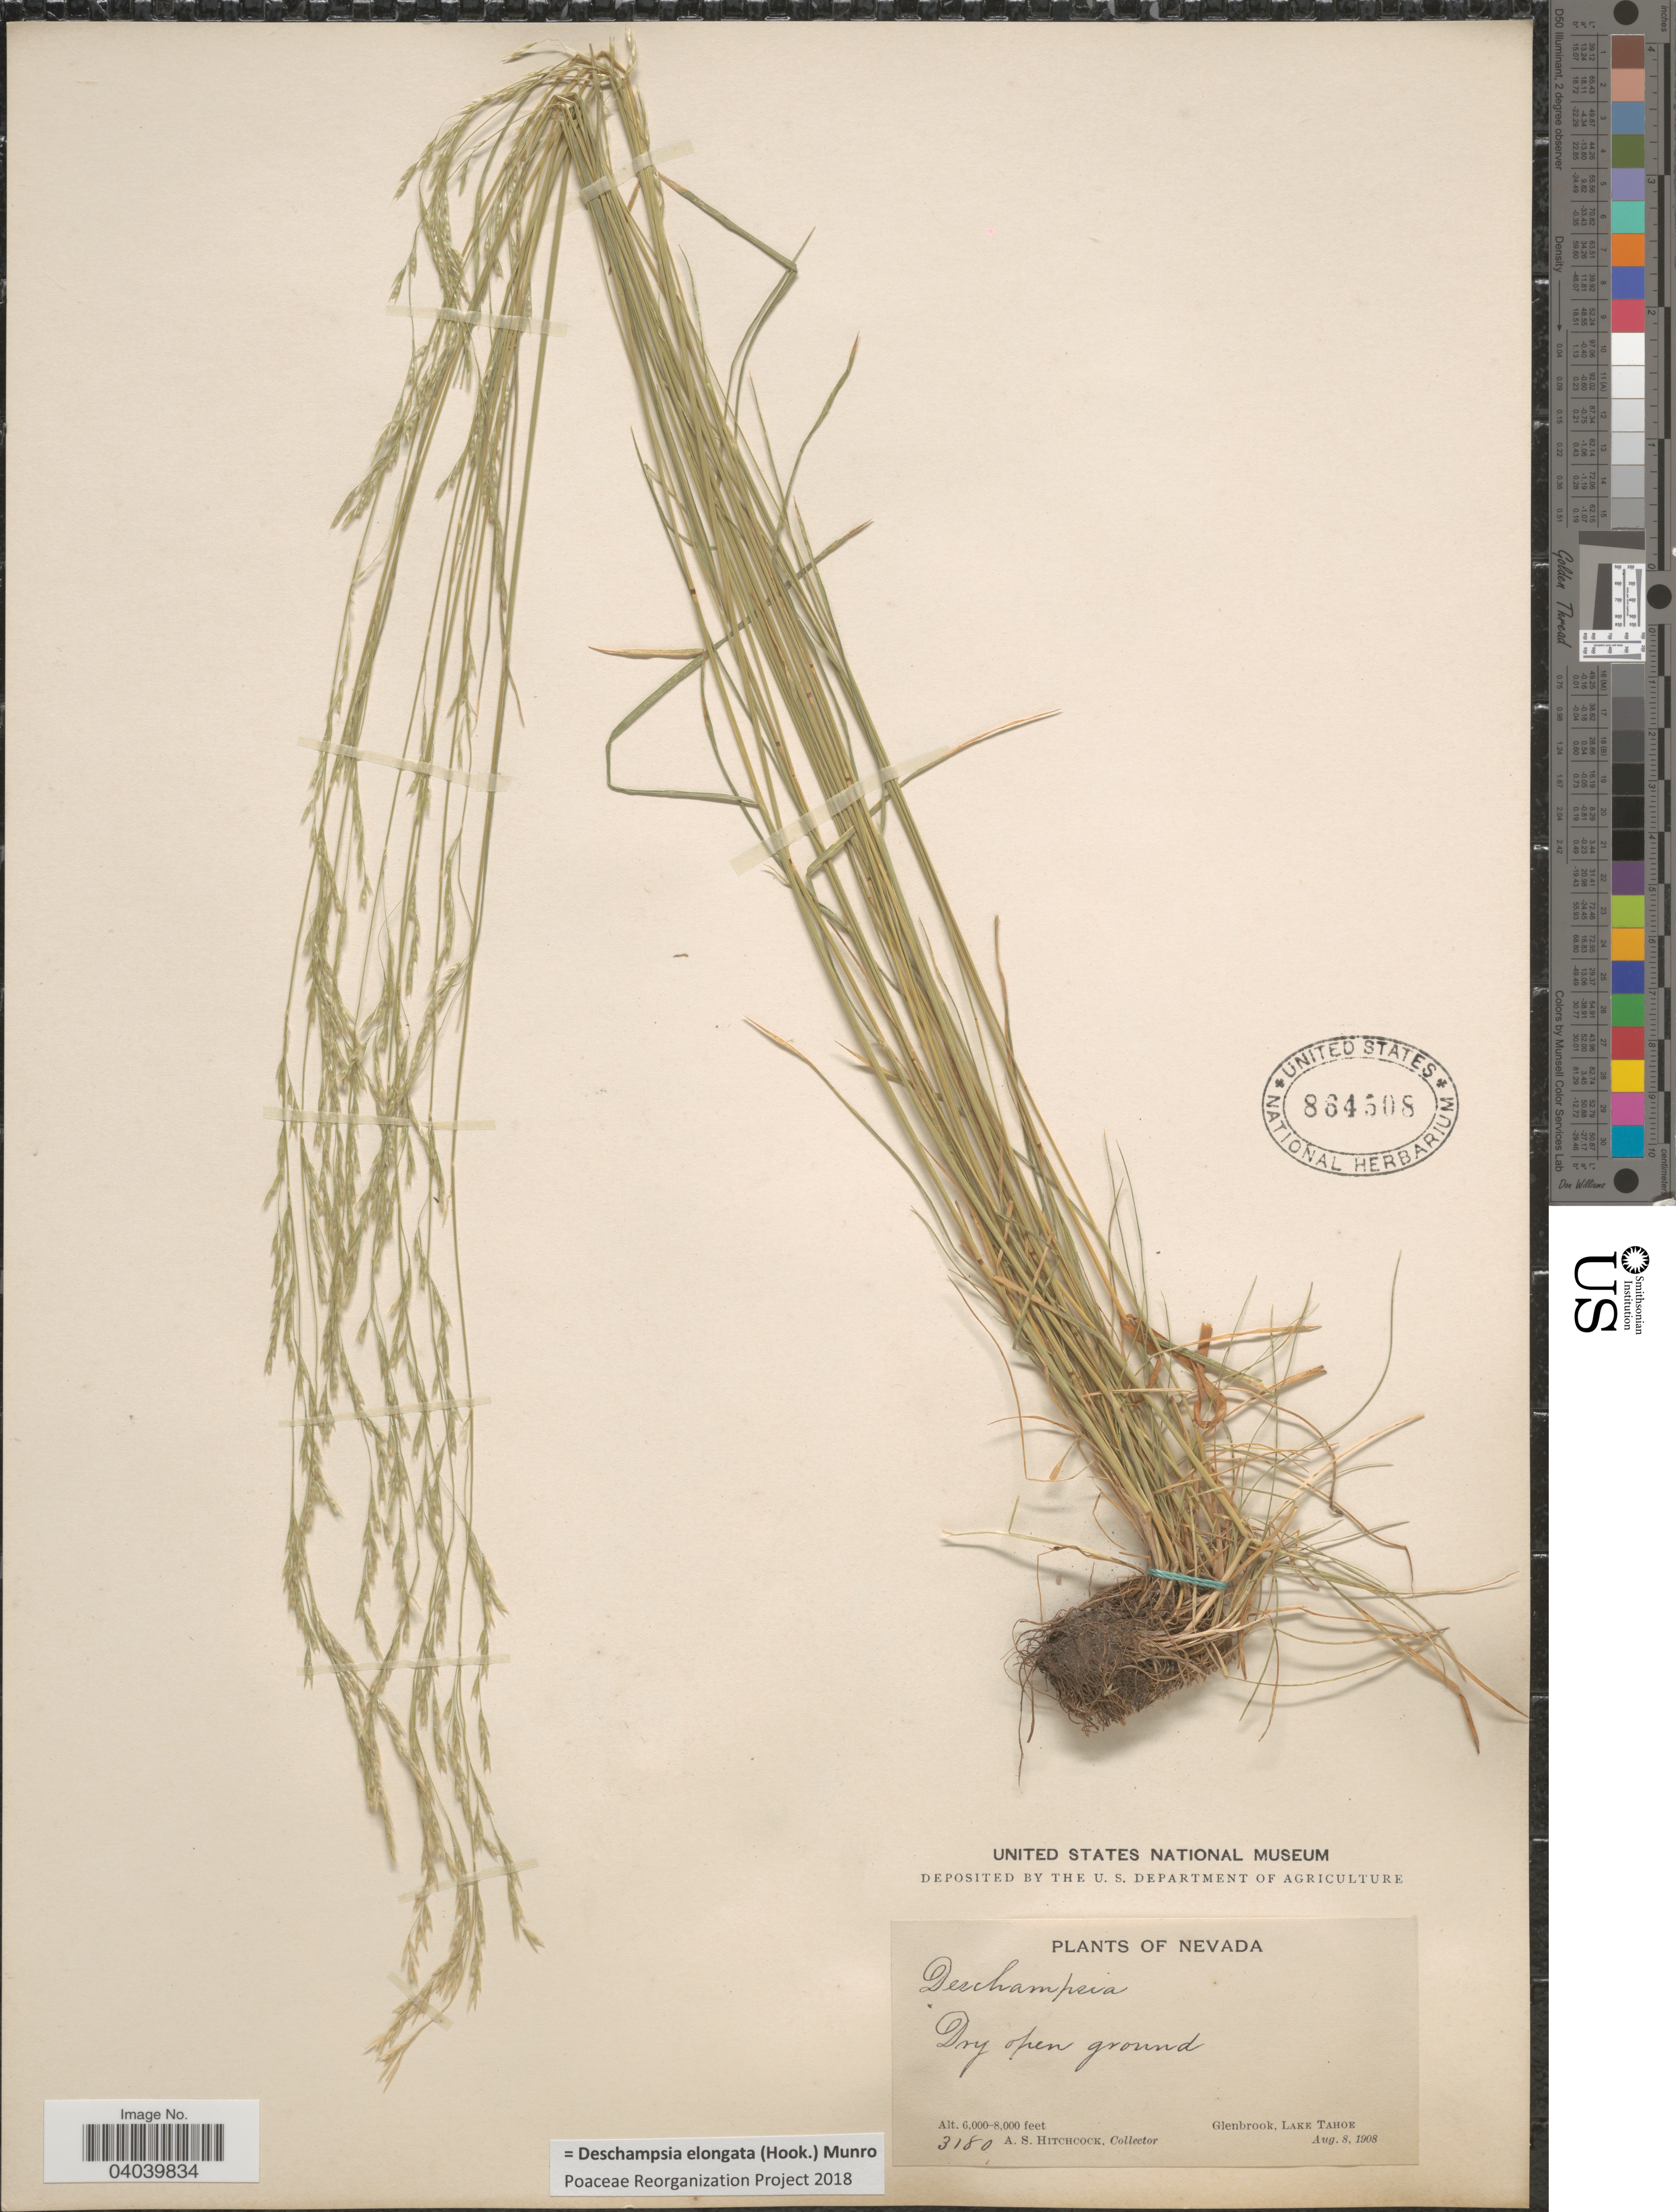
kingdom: Plantae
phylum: Tracheophyta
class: Liliopsida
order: Poales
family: Poaceae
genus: Deschampsia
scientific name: Deschampsia elongata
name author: (Hook.) Munro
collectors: A. S. Hitchcock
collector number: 3180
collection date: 1908-08-08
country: United States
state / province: Nevada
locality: Glenbrook, Lake Tahoe.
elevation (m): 1829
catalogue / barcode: US 864508